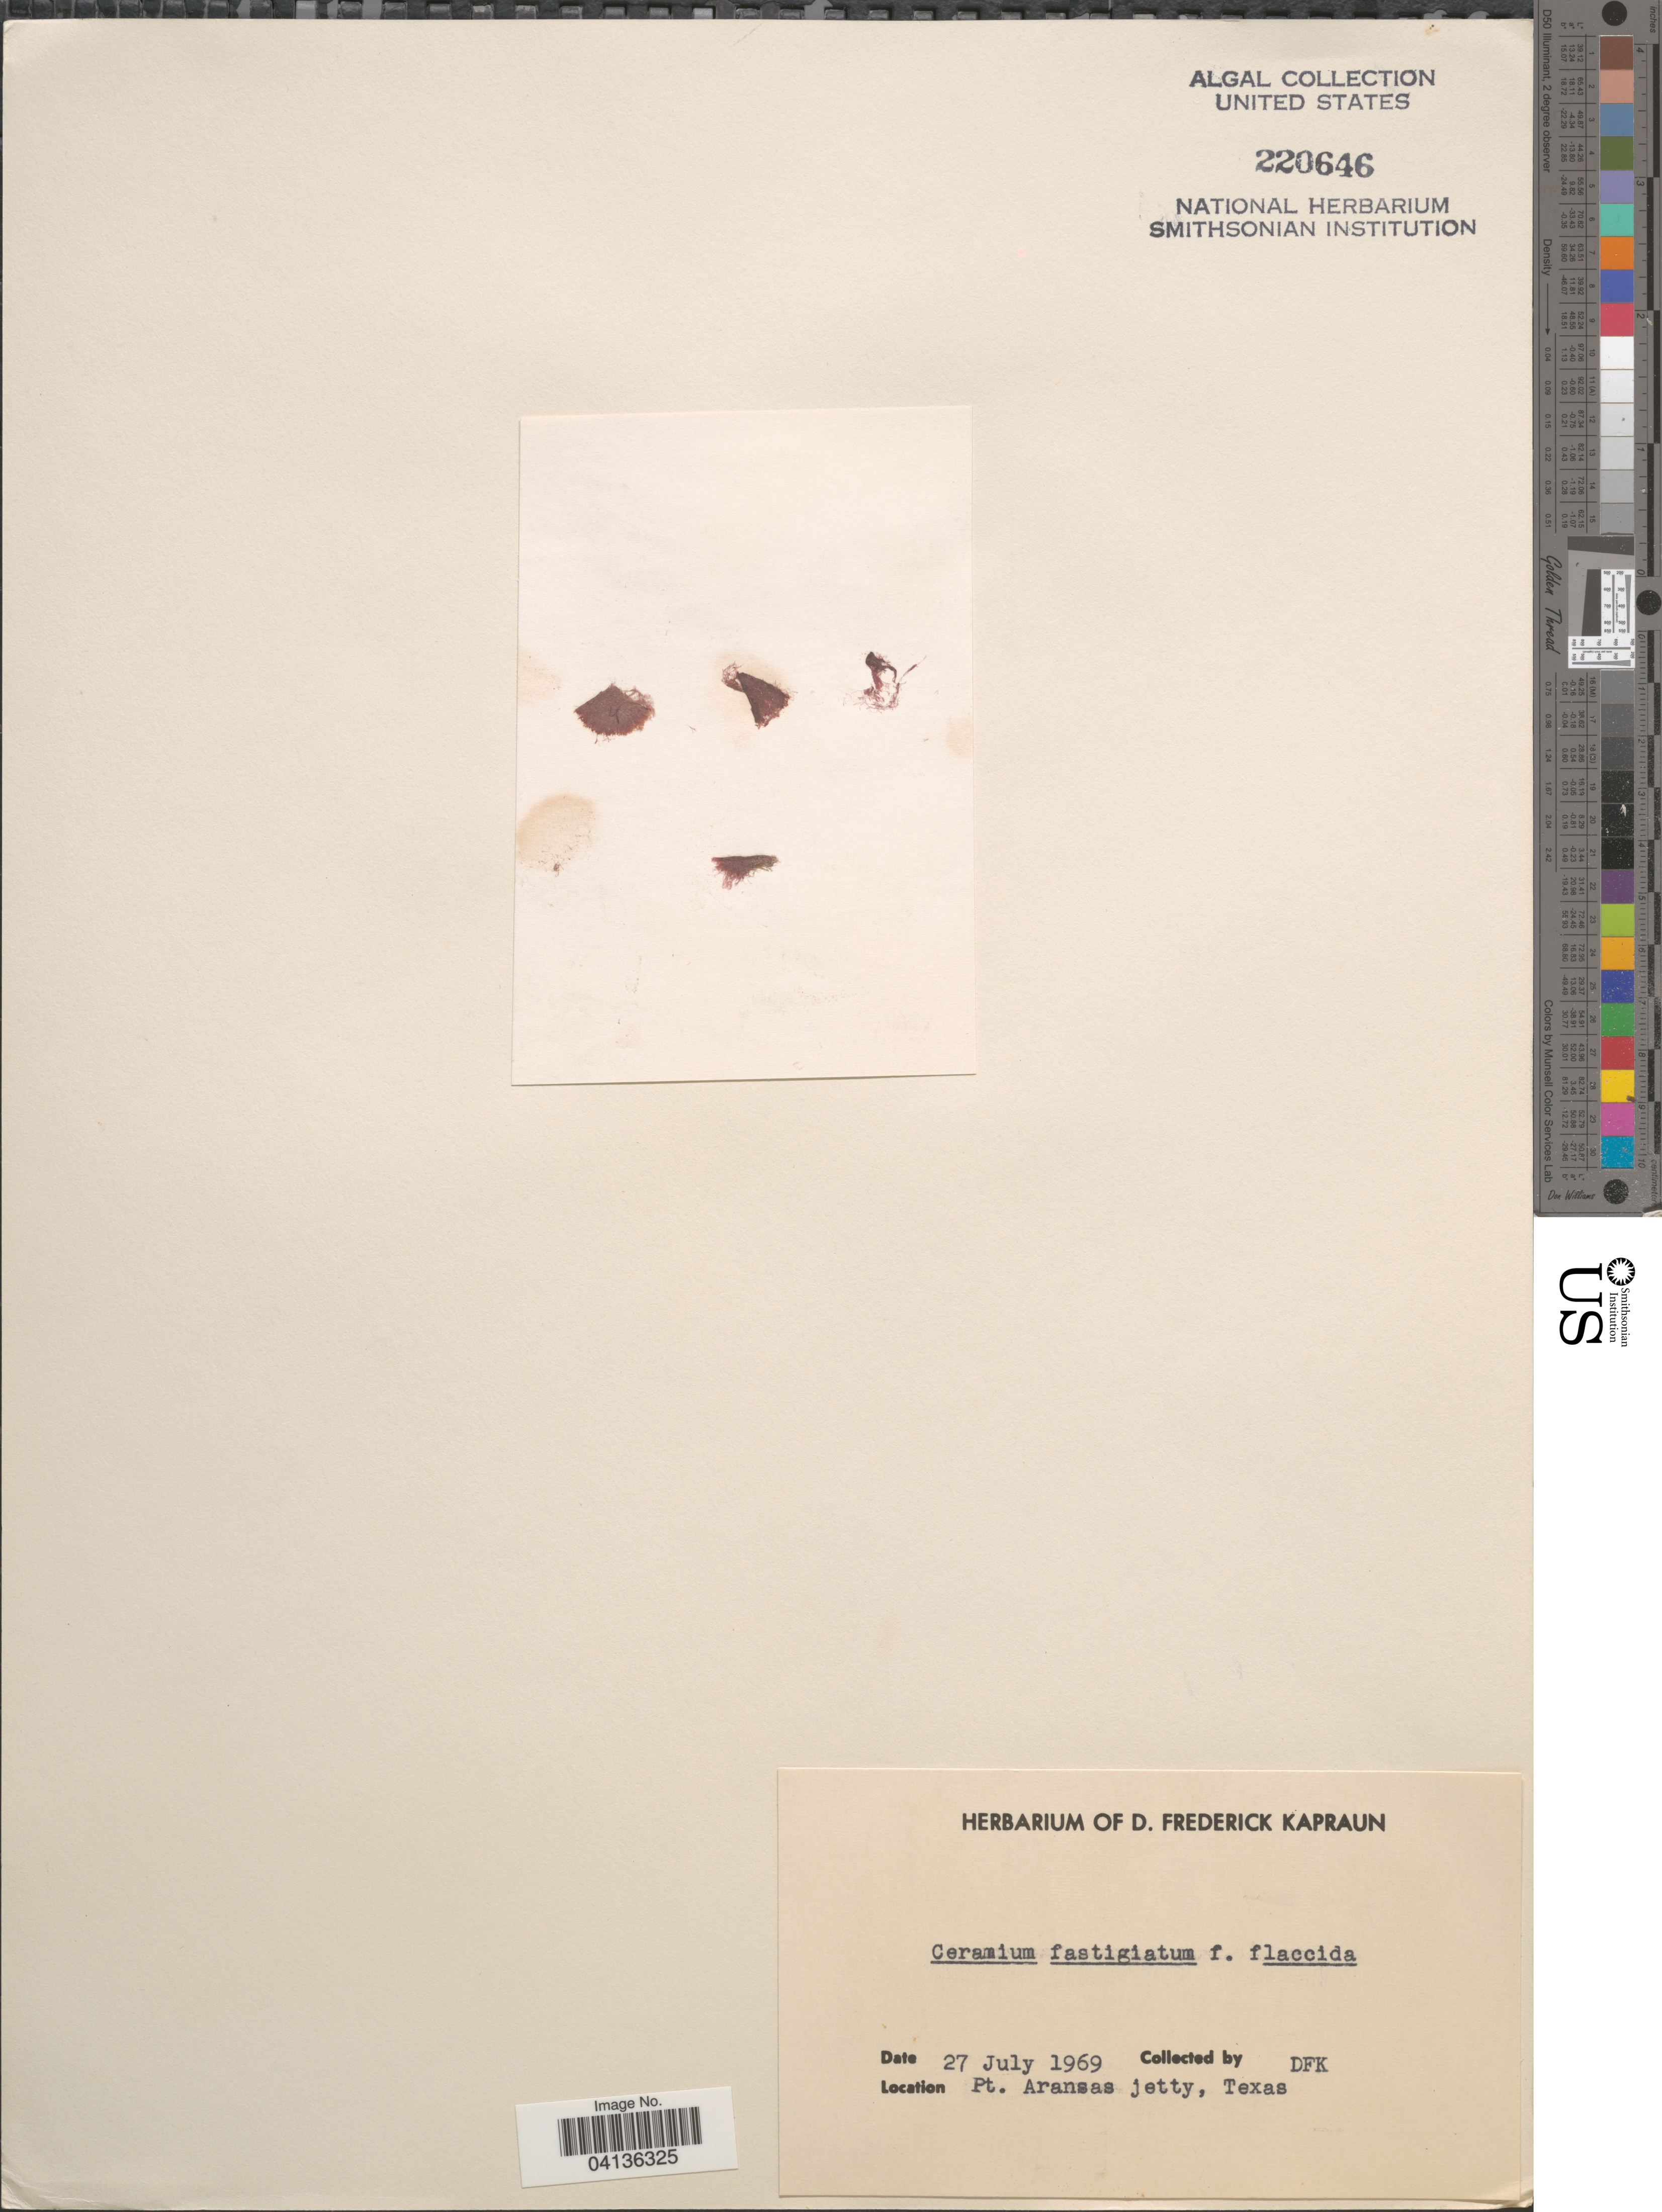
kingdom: Plantae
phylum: Rhodophyta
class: Florideophyceae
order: Ceramiales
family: Ceramiaceae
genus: Ceramium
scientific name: Ceramium fastigiatum f. flaccida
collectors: D. F. Kapraun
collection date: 1969-07-27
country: United States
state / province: Texas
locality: Pt. Aransas jetty.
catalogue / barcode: US 220646